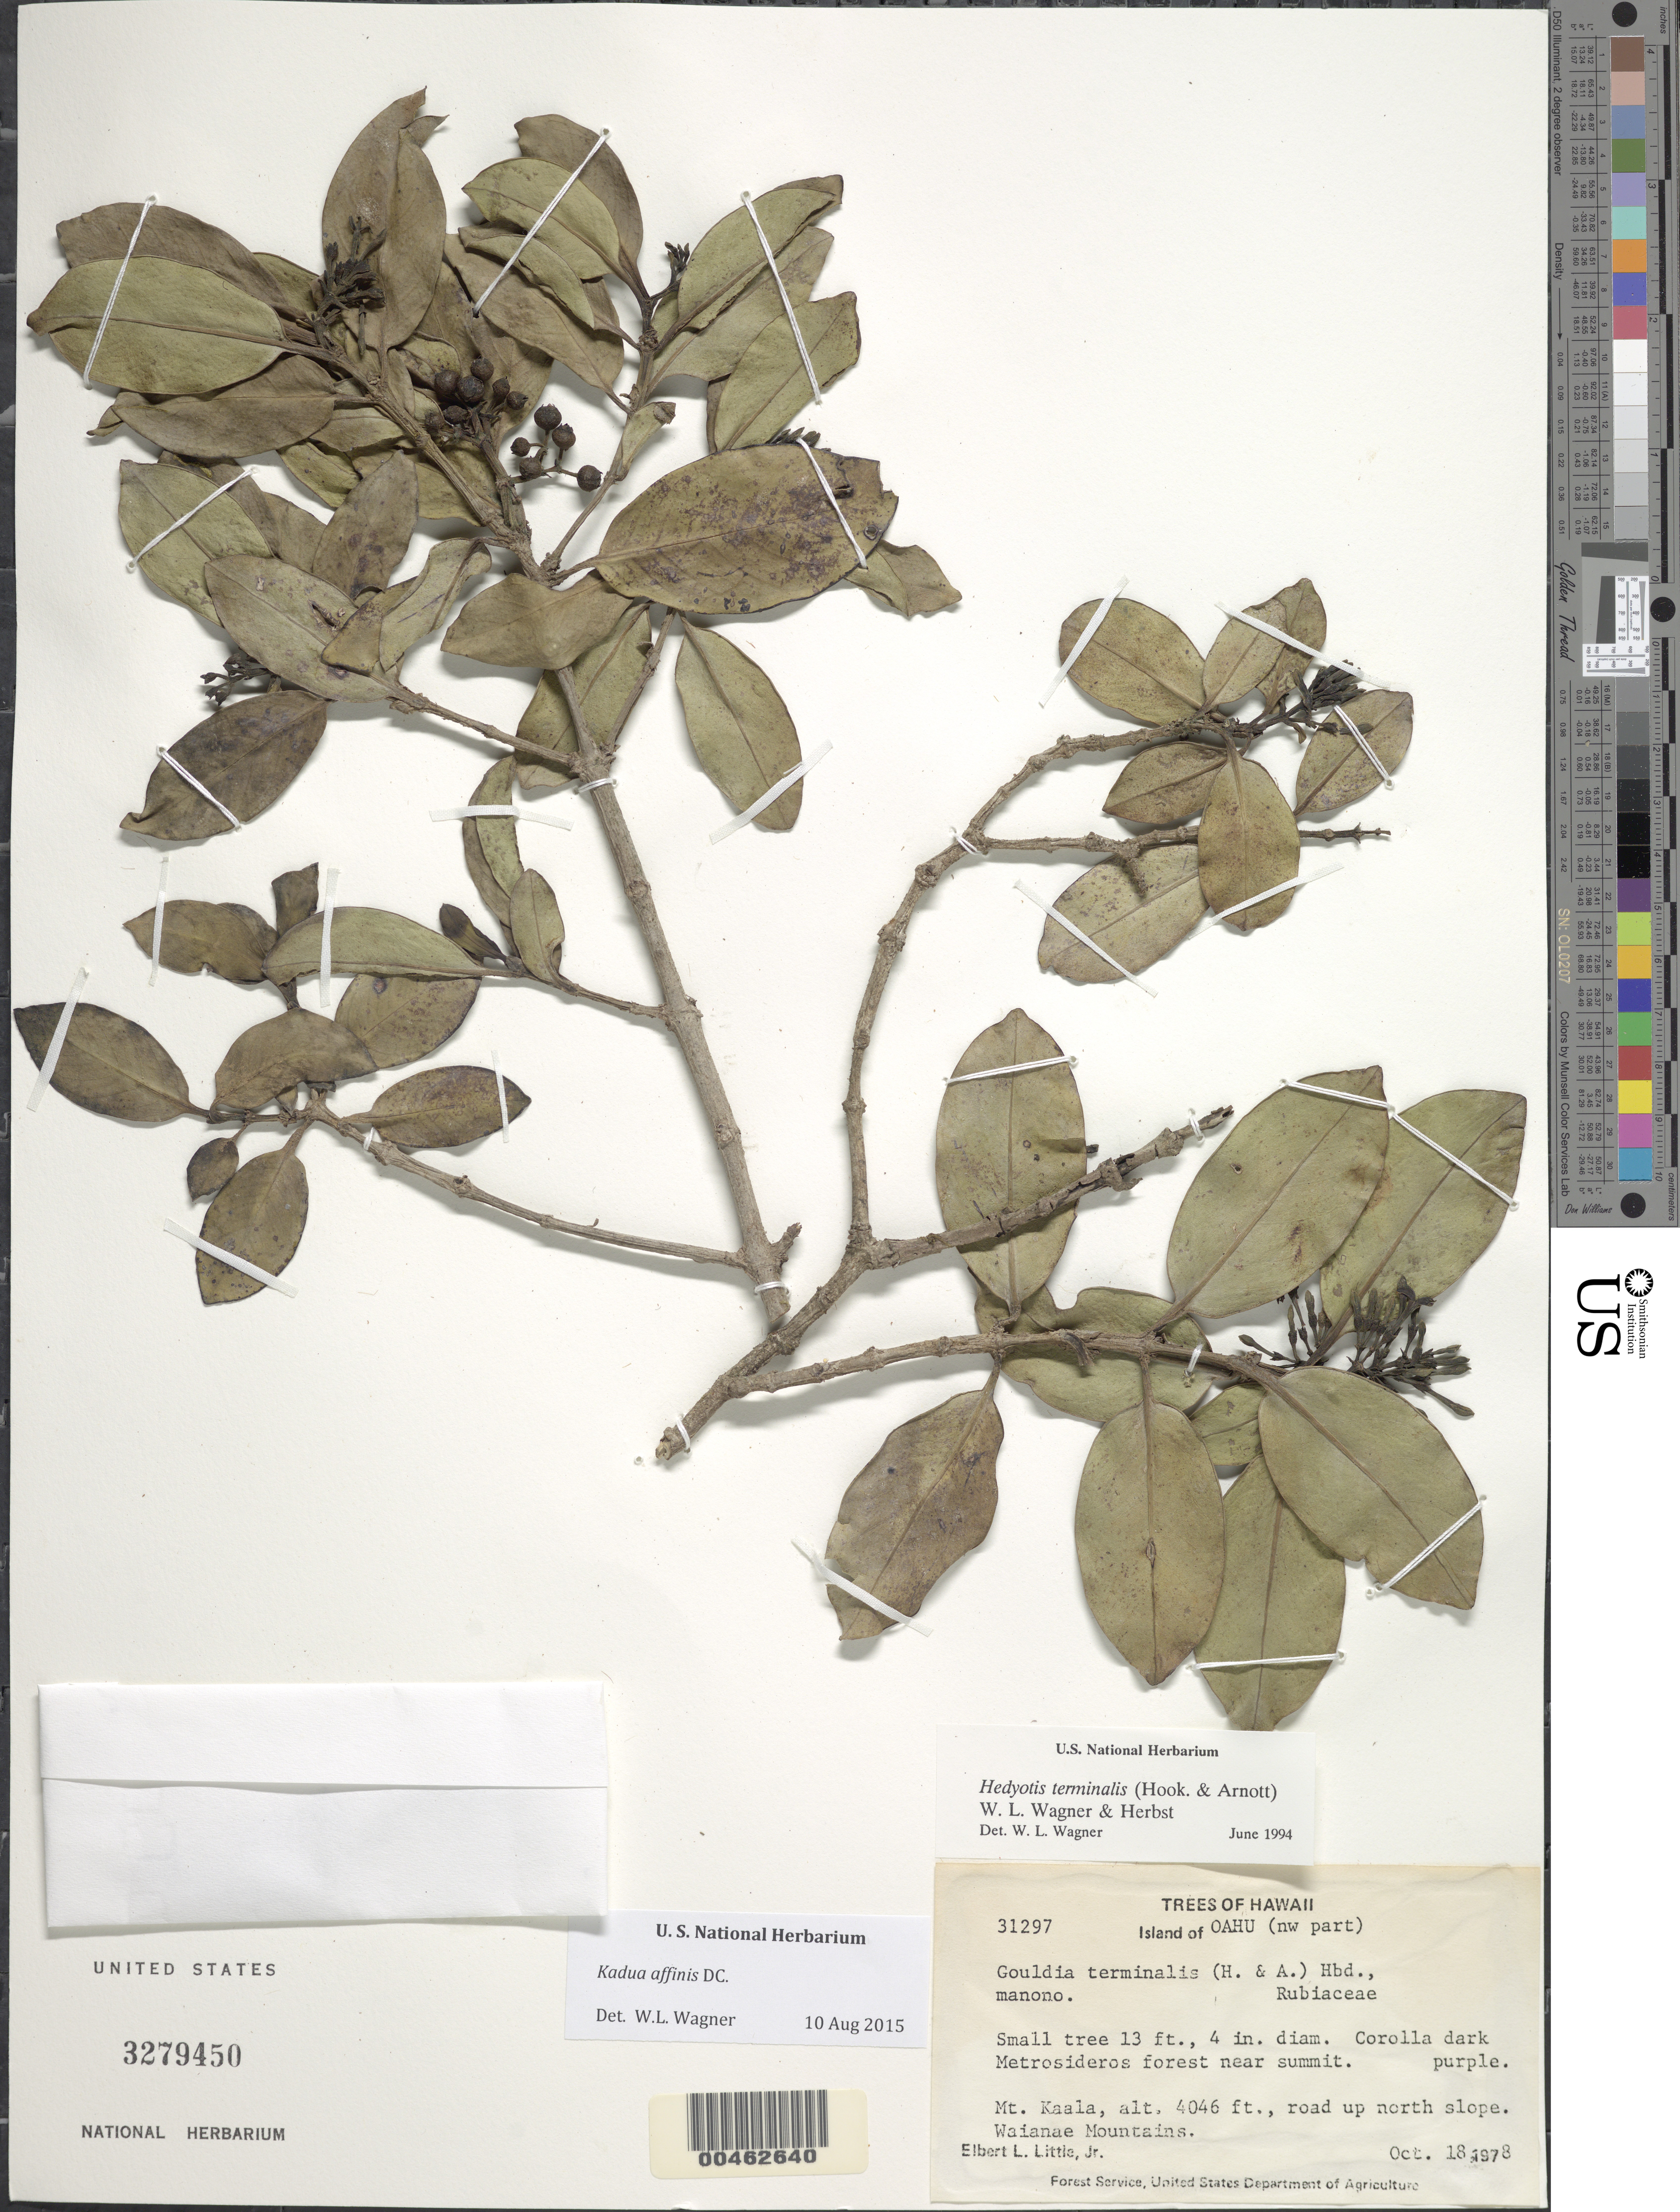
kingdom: Plantae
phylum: Tracheophyta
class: Magnoliopsida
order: Gentianales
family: Rubiaceae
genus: Kadua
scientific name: Kadua affinis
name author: DC.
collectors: E. L. Little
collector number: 31297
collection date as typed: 18 Oct 1978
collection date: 1978-10-18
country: United States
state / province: Hawaii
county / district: Honolulu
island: Oahu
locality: NW part of Oahu, Mt. Kaala, road up N slope. Waianae Mts.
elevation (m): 1233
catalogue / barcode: US 3279450